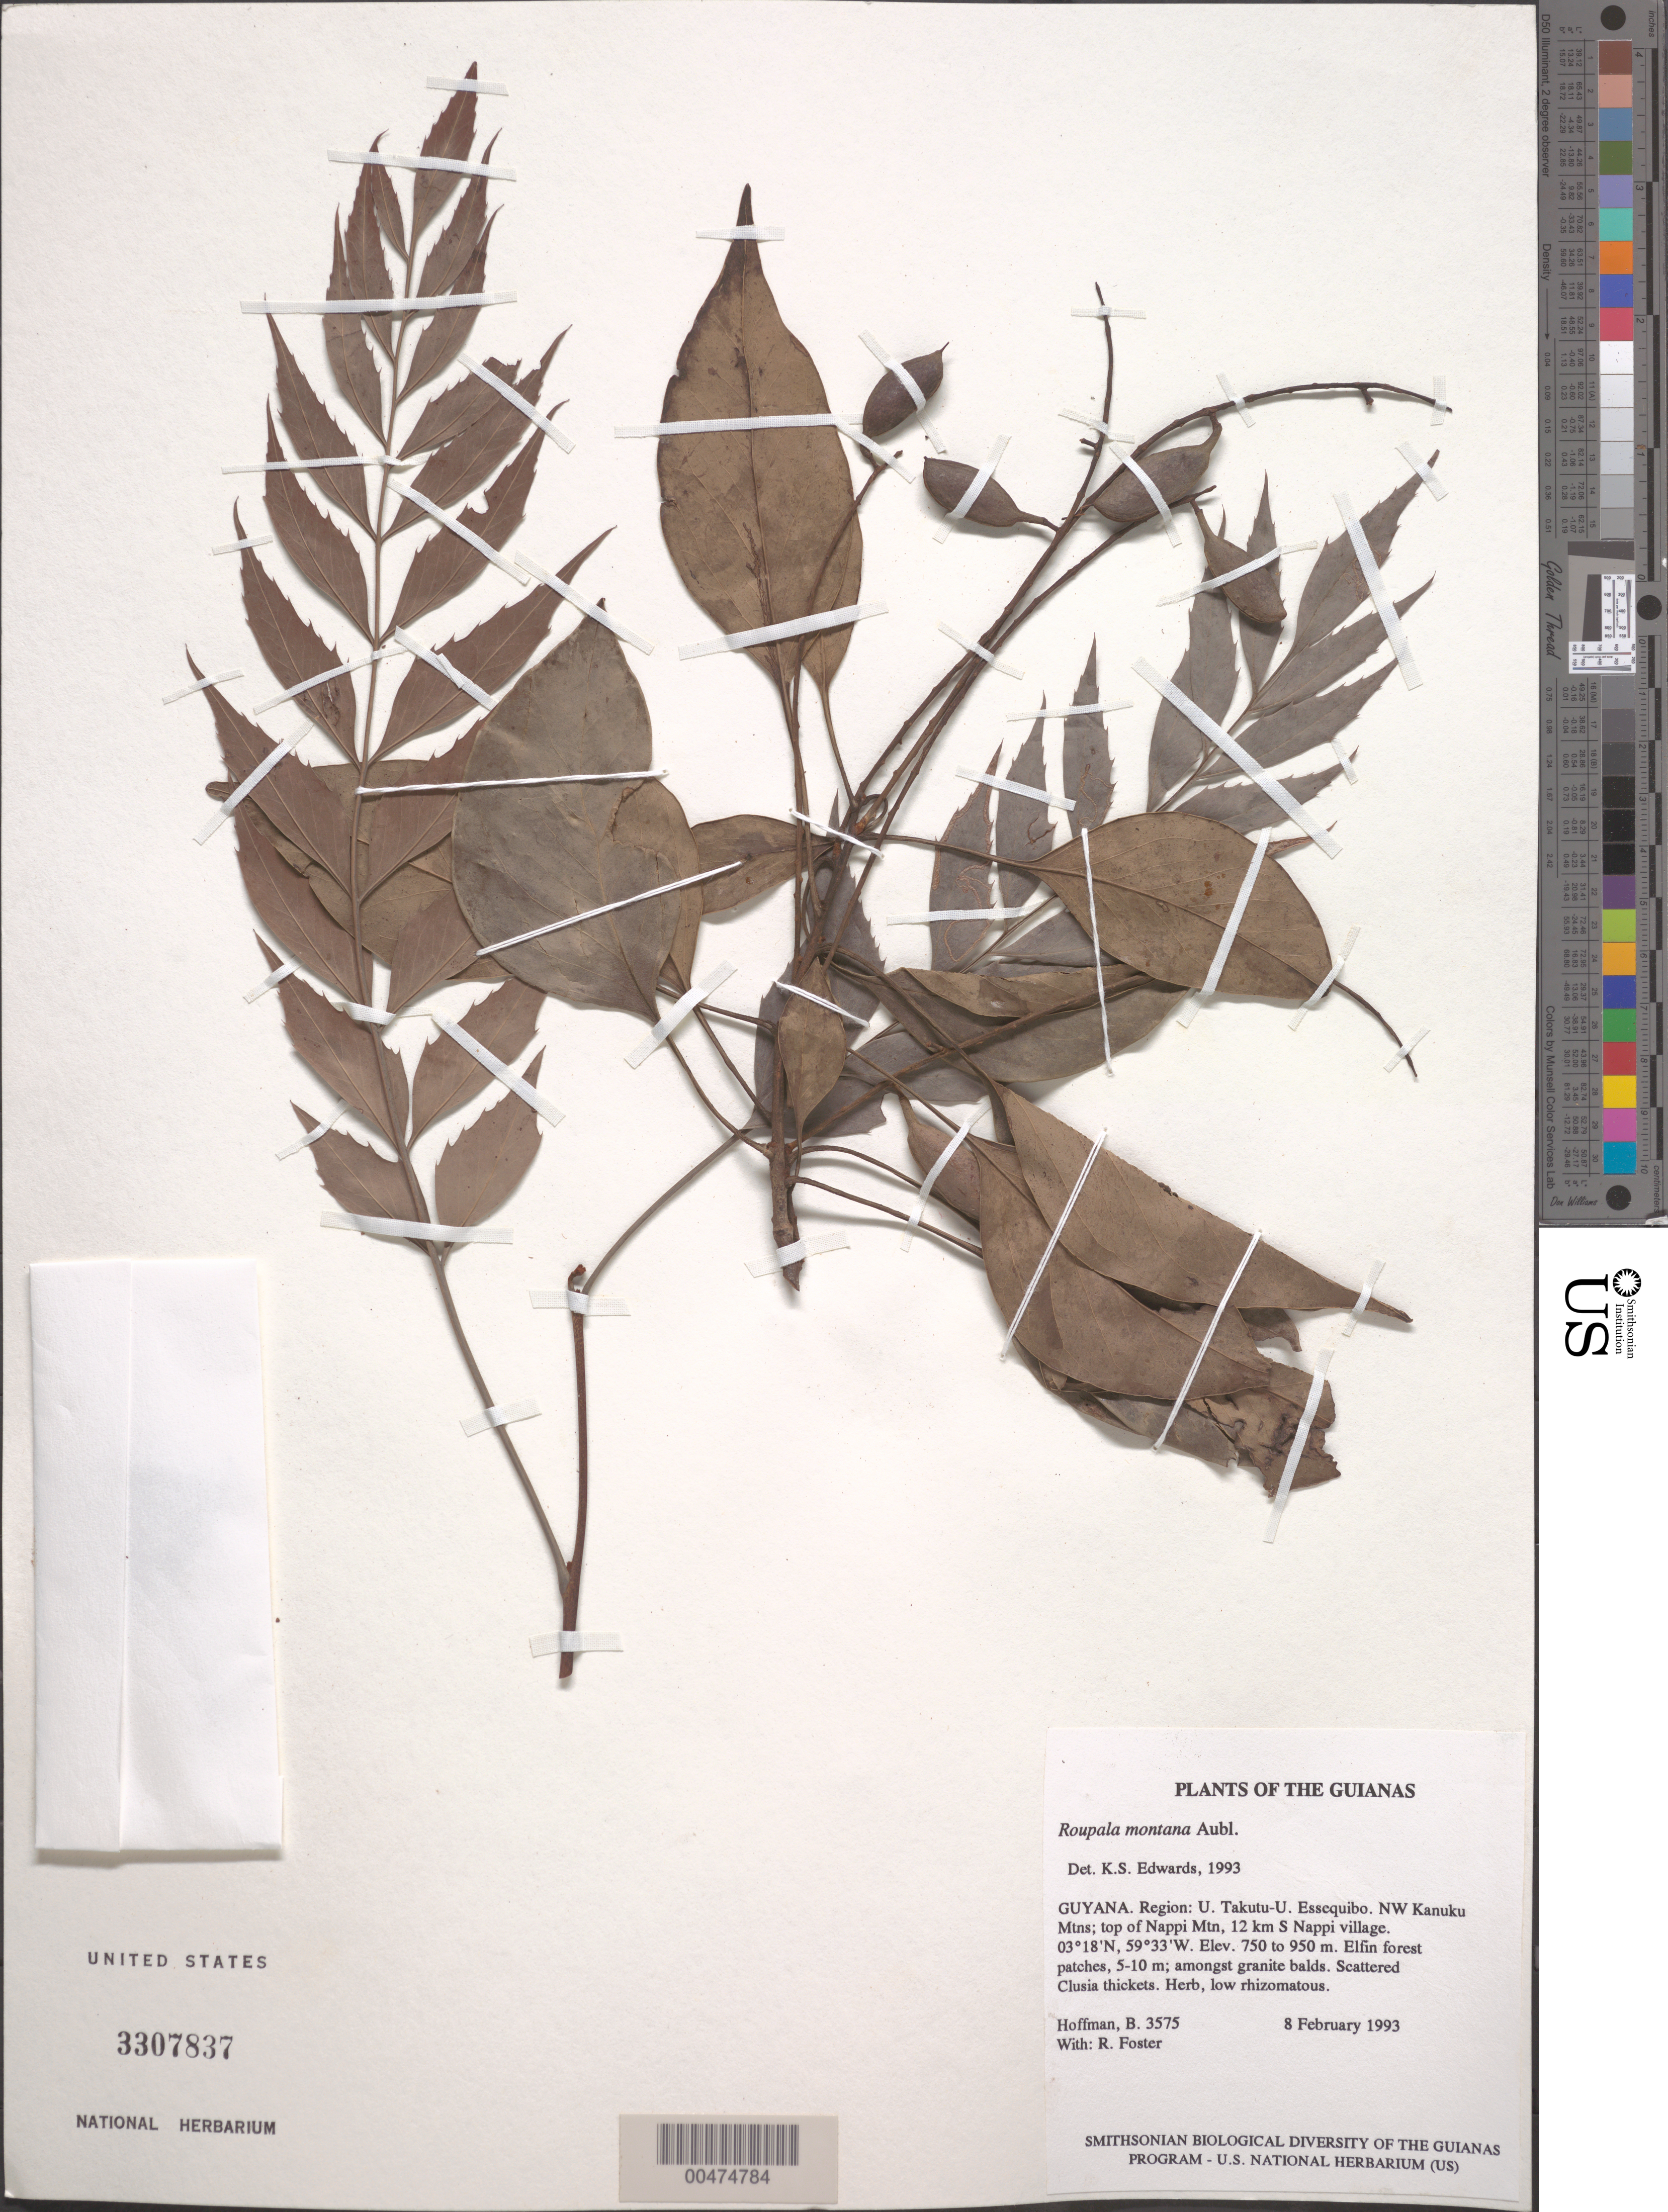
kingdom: Plantae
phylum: Tracheophyta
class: Magnoliopsida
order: Proteales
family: Proteaceae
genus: Roupala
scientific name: Roupala montana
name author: Aubl.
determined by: Edwards, K. S.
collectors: B. Hoffman & R. Foster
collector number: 3575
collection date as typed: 8 February 1993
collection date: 1993-02-08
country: Guyana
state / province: U. Takutu-U. Essequibo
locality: NW Kanuku Mountains; top of Nappi Mountain, 12 km S of Nappi village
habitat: Elfin forest patches, 5-10 m; amongst granite balds. Scattered Clusia thickets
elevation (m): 750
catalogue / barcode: US 3307837